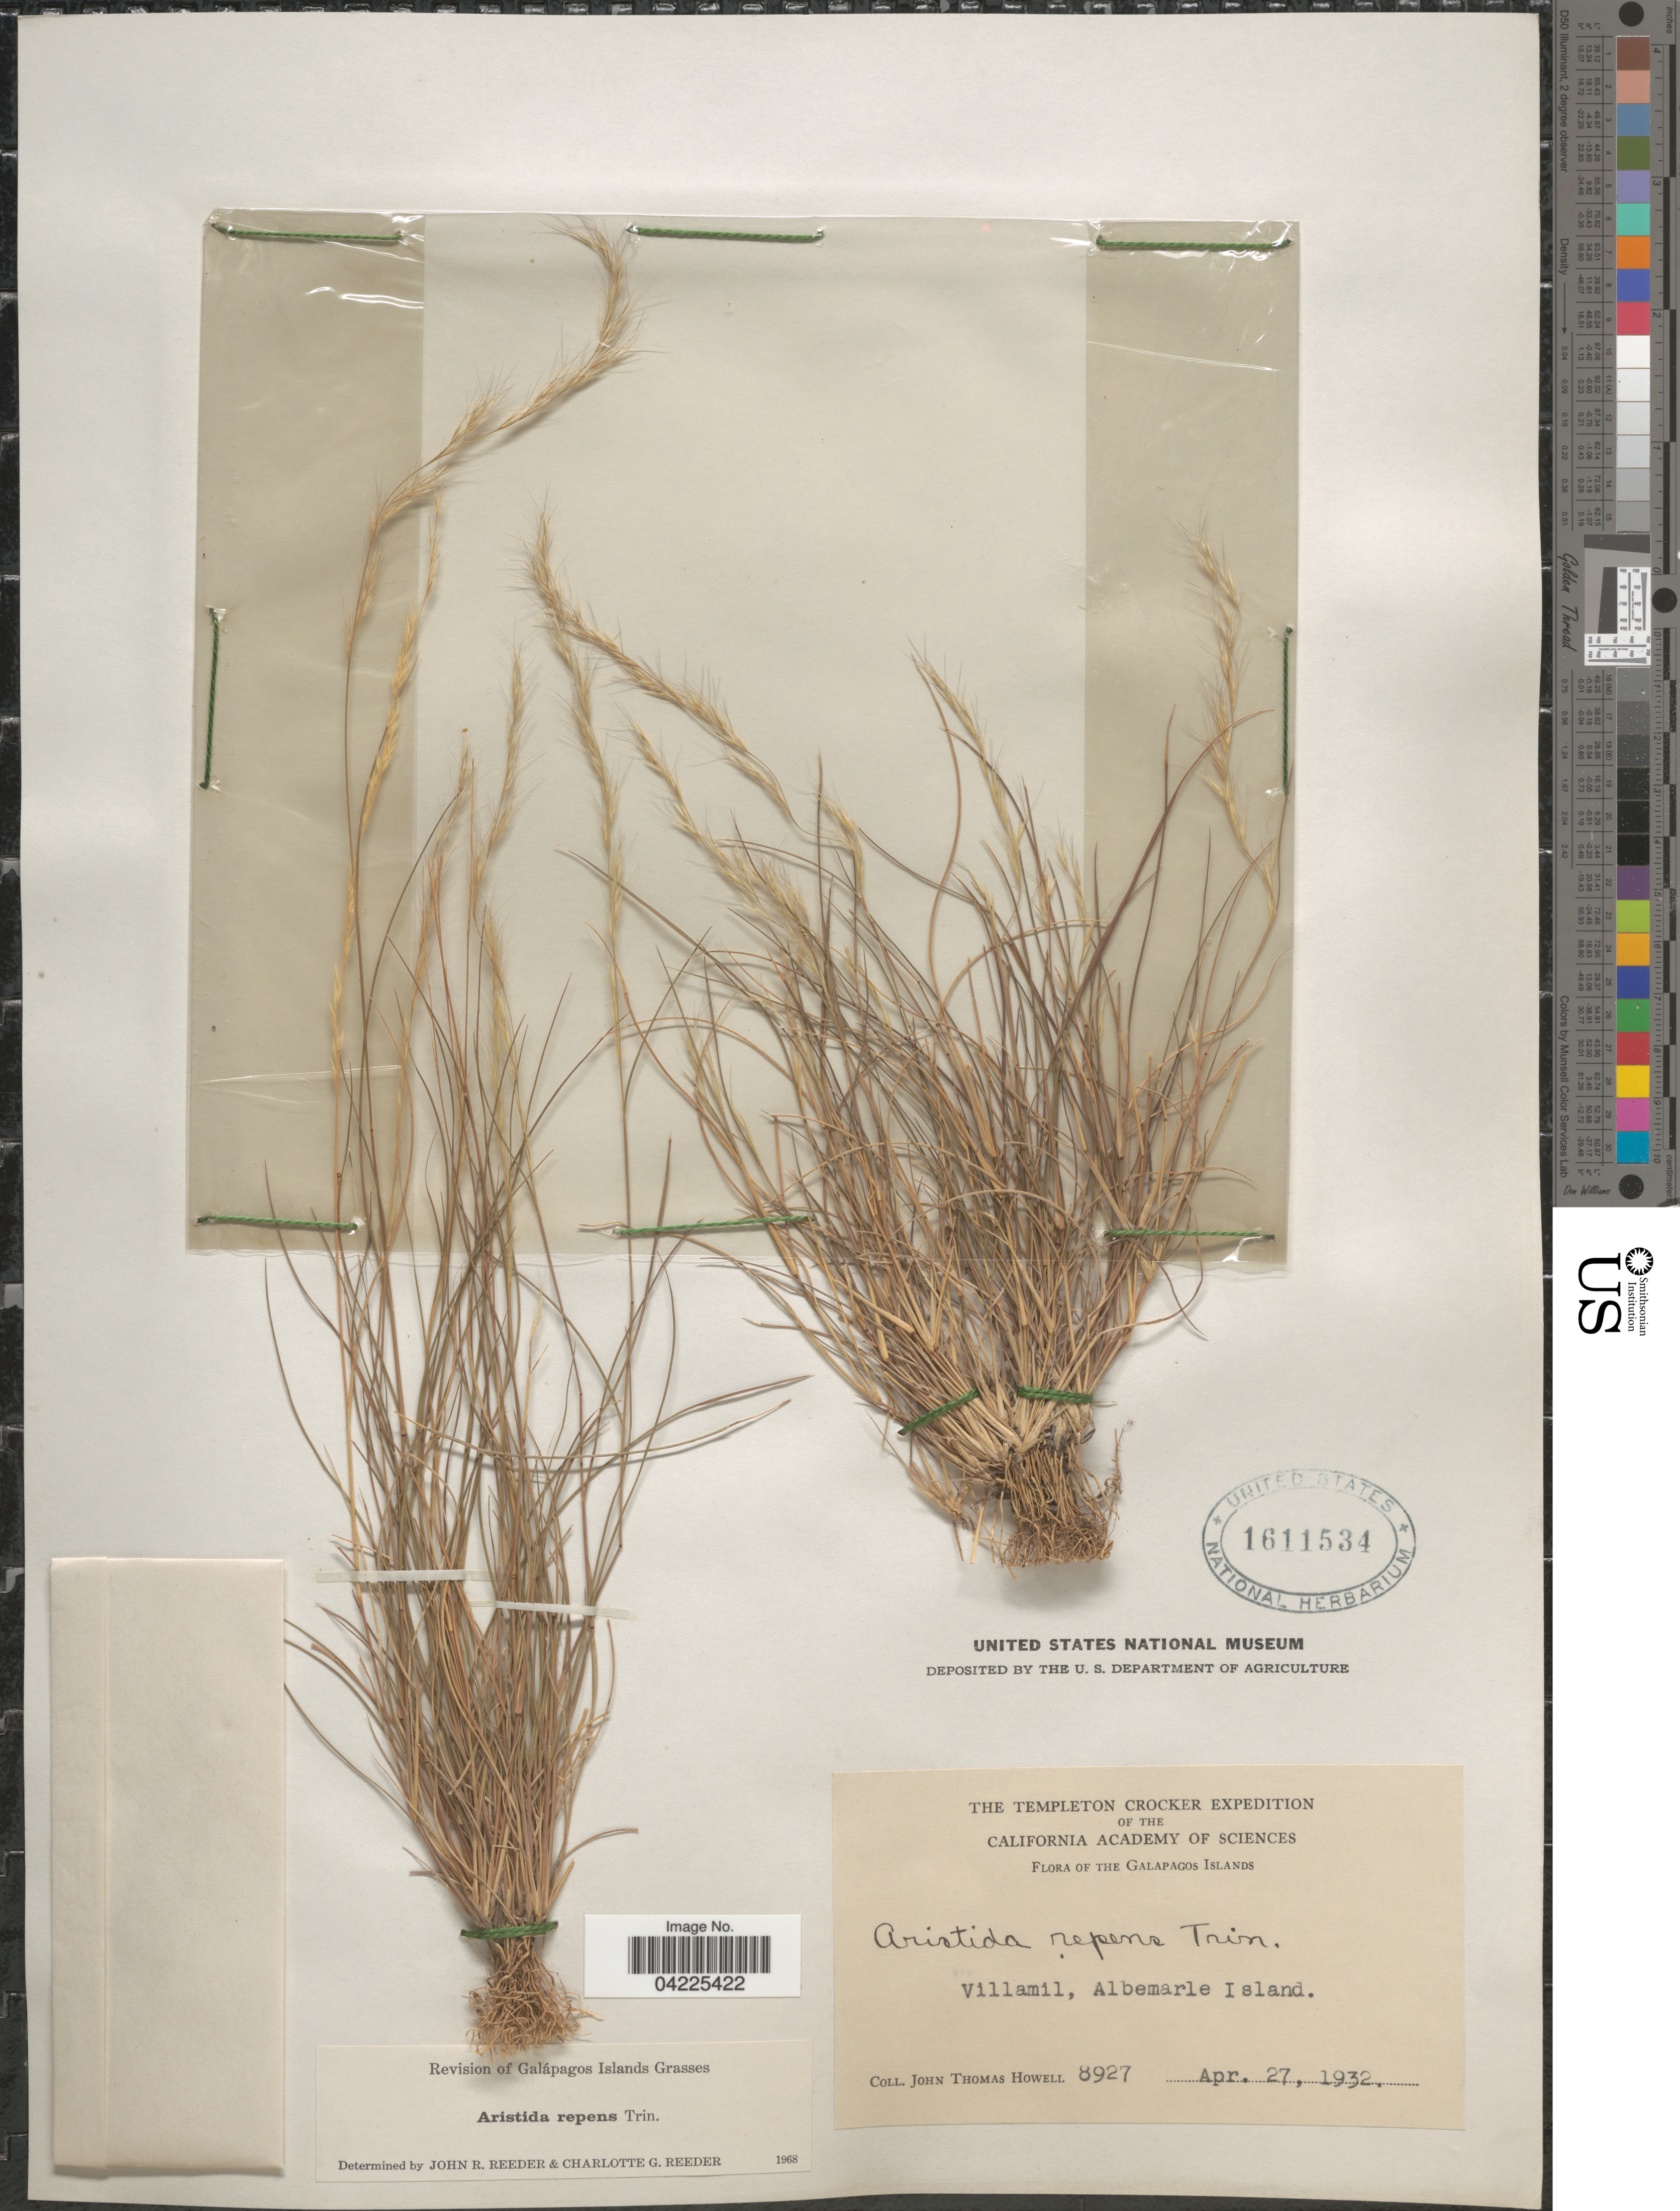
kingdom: Plantae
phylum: Tracheophyta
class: Liliopsida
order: Poales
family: Poaceae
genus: Aristida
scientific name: Aristida repens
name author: Trin.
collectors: J. T. Howell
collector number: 8927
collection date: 1932-04-27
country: Ecuador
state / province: Colón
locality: The Templeton Crocker Expedition. The Galapagos Islands. Villamil, Albemarle Island.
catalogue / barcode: US 1611534